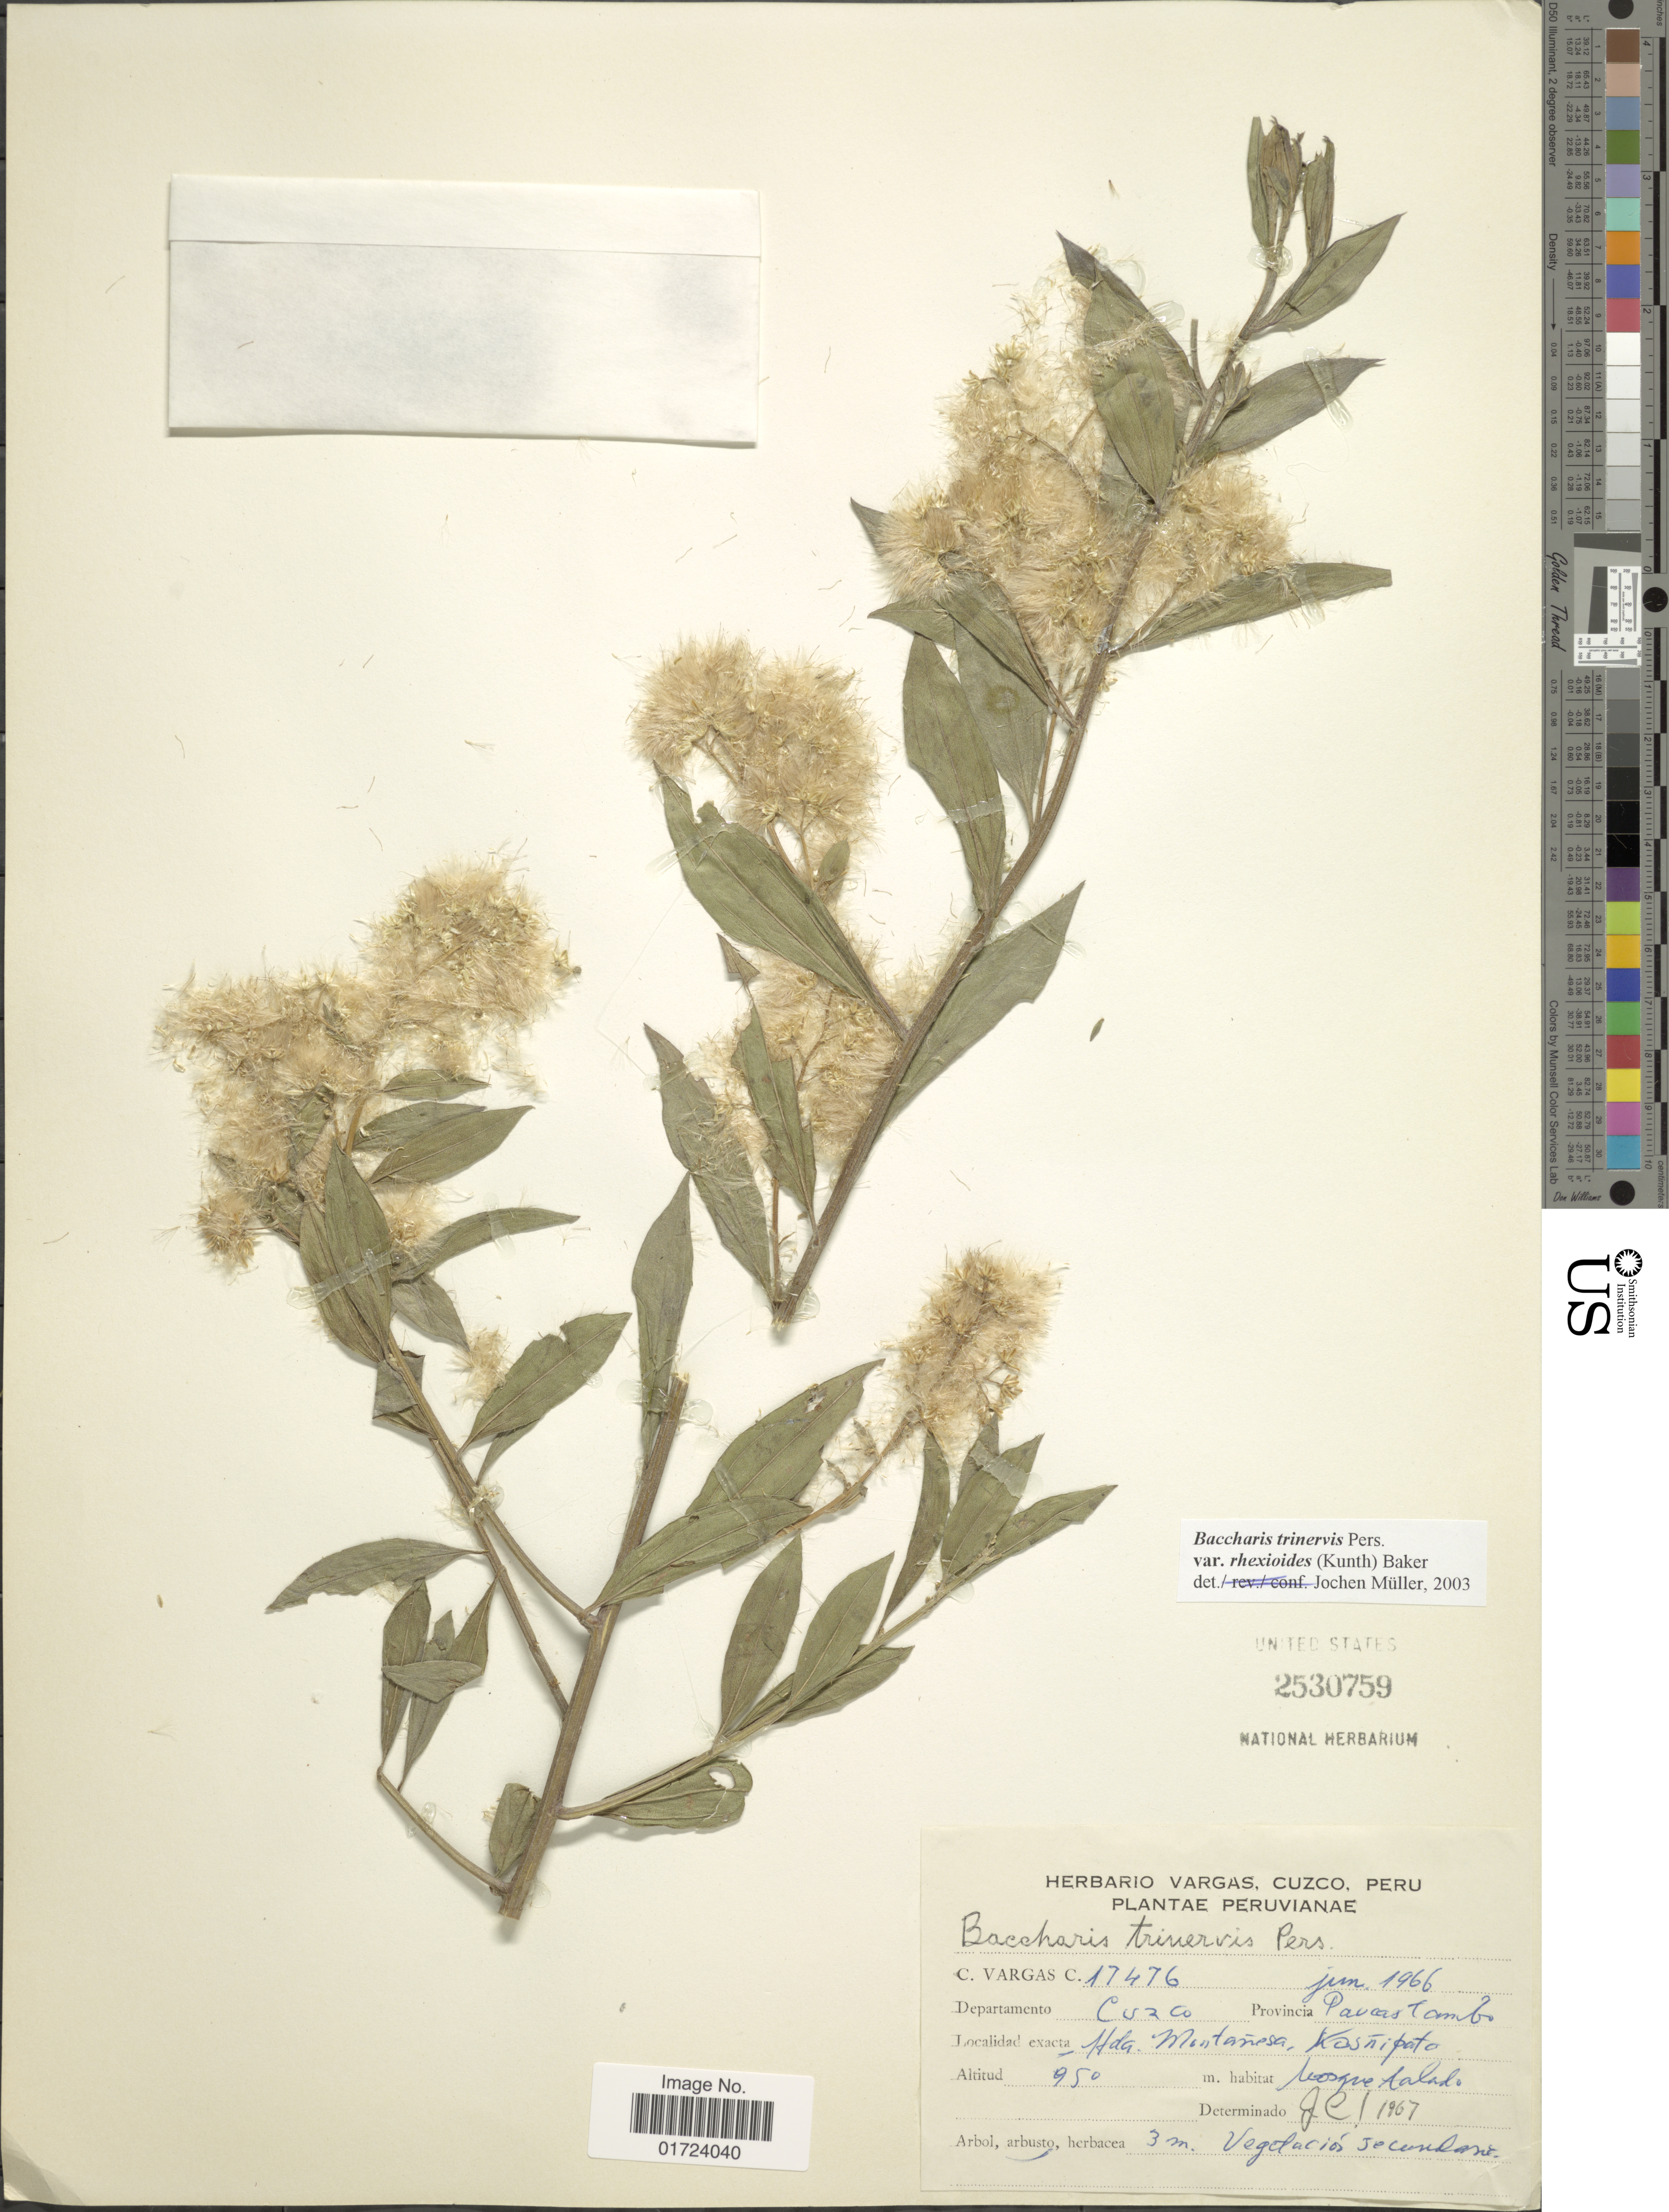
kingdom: Plantae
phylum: Tracheophyta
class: Magnoliopsida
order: Asterales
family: Asteraceae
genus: Baccharis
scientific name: Baccharis trinervis var. rhexioides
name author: (Kunth) Baker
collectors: C. Vargas Calderón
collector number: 17476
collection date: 1966-06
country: Peru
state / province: Cusco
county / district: Paucartambo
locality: Hda. Montañesa, Kosñipata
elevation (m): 950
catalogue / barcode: US 2530759